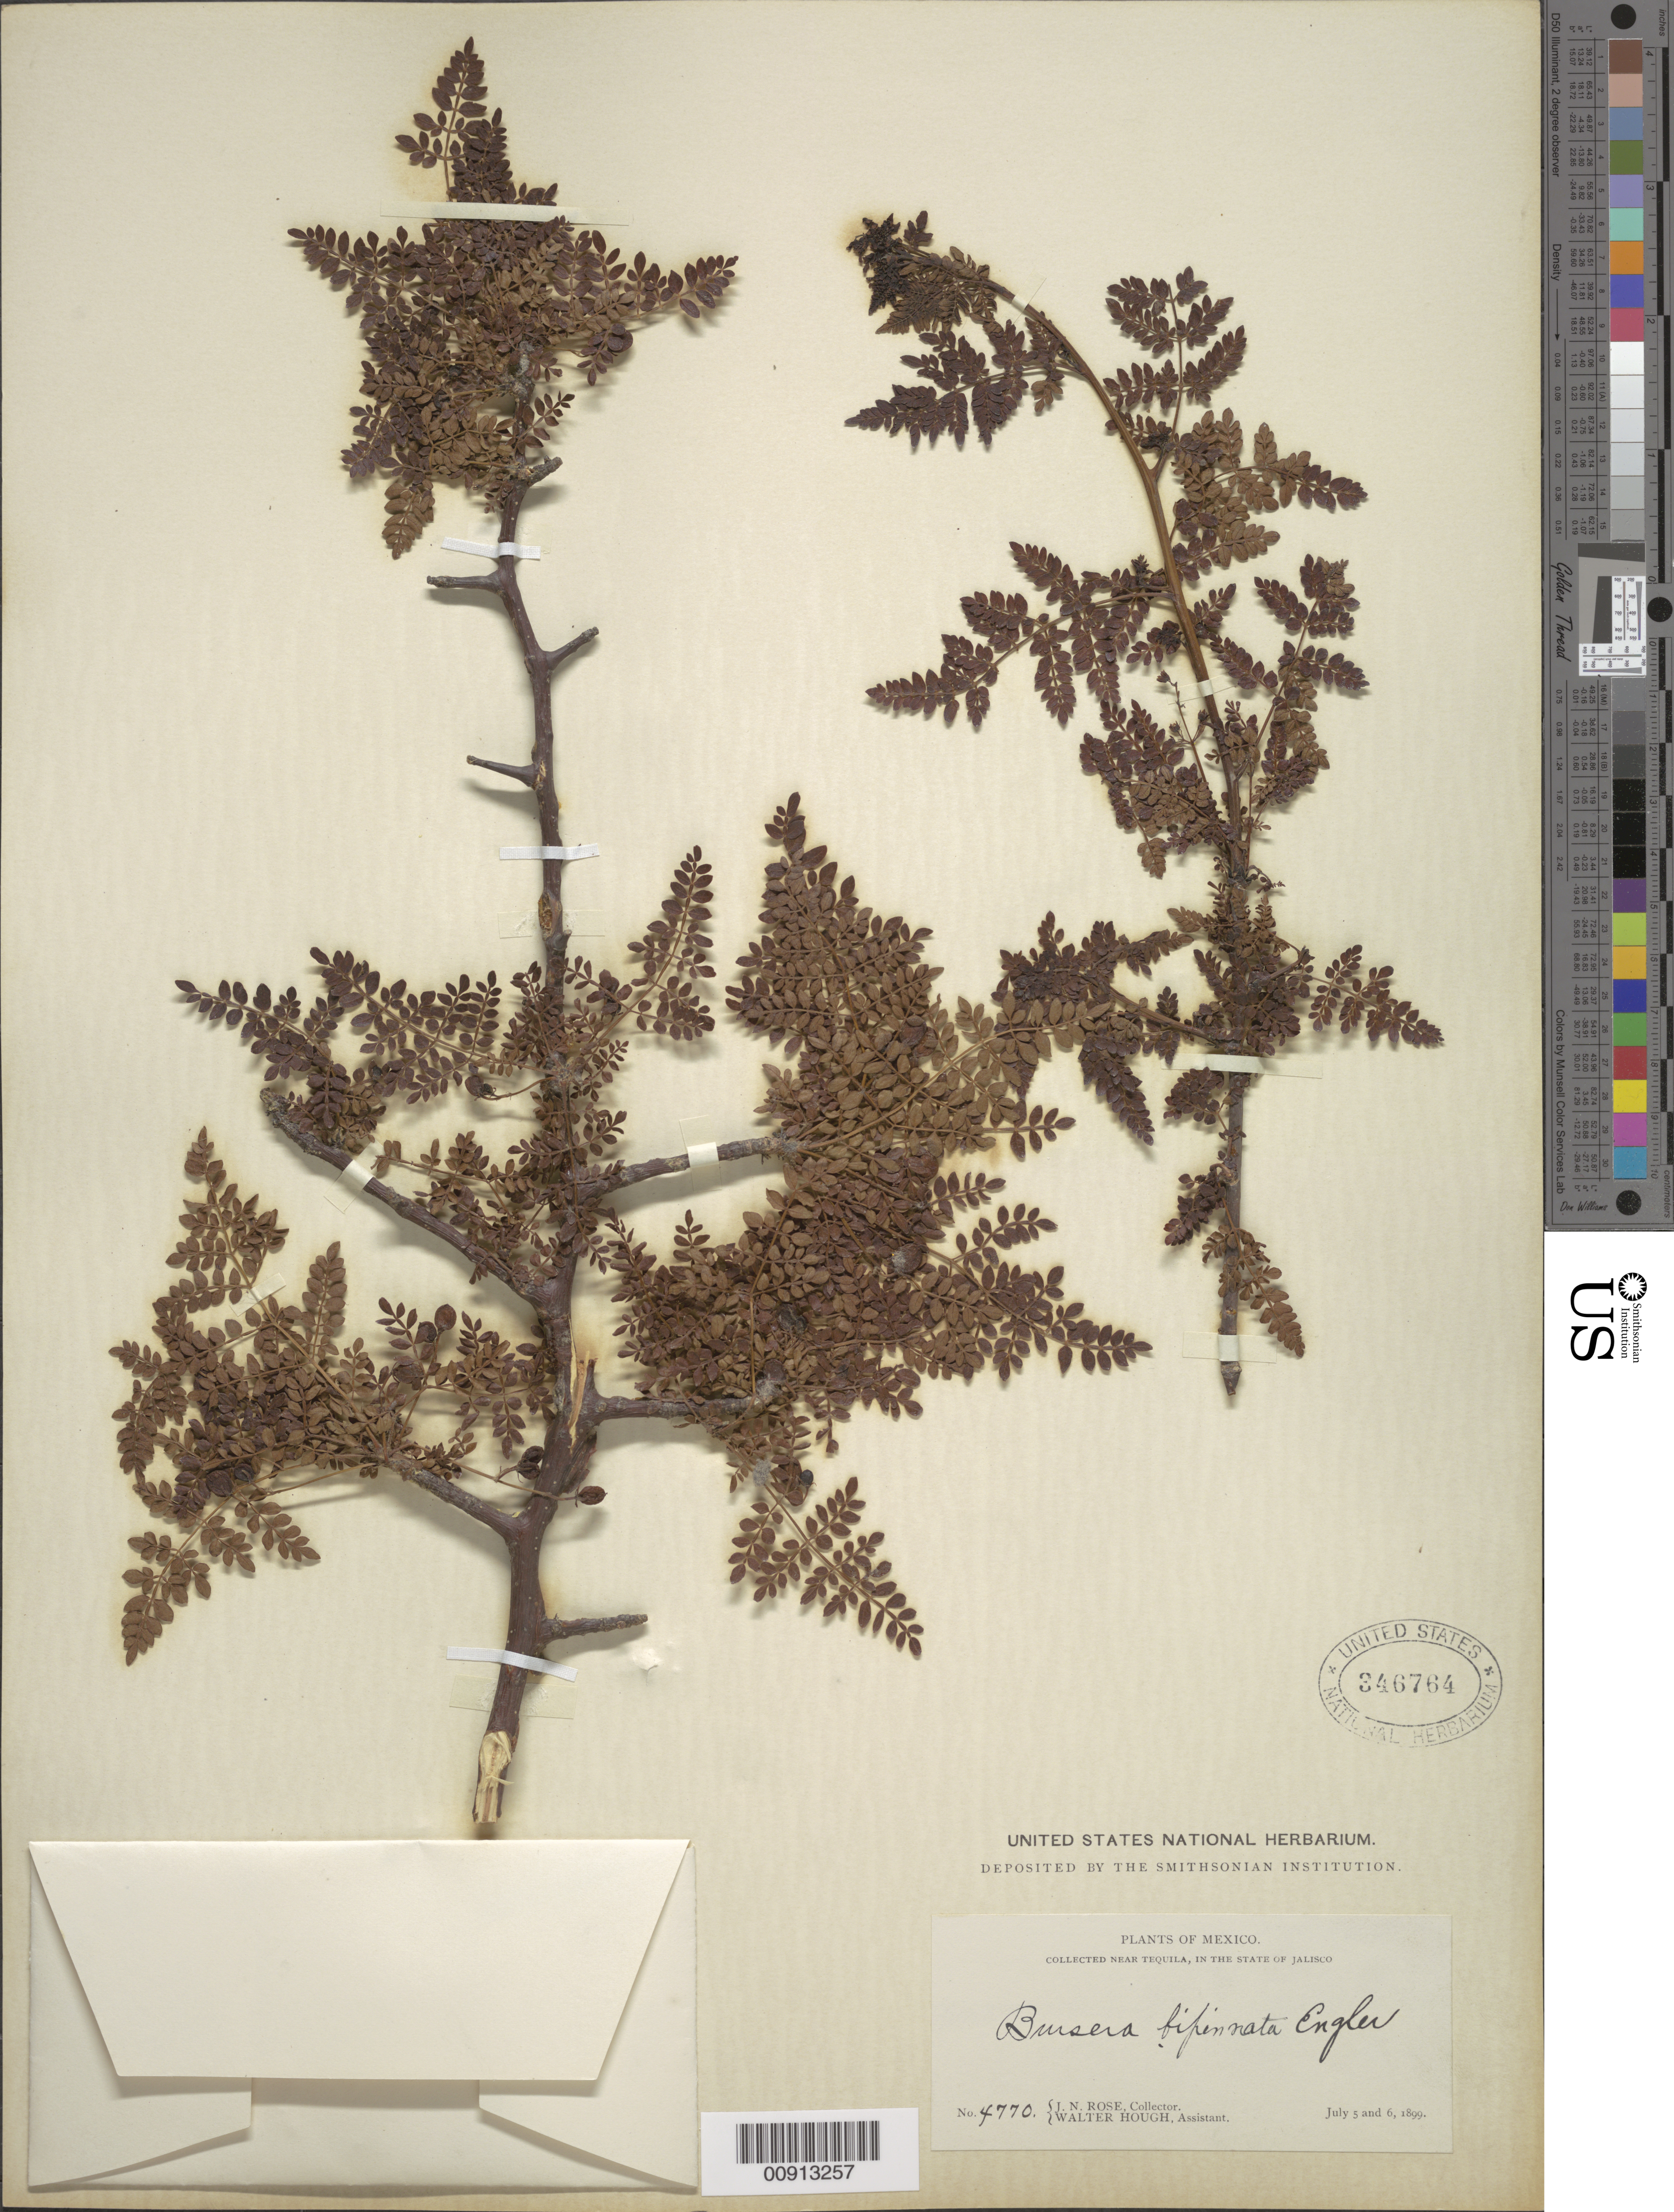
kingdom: Plantae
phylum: Tracheophyta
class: Magnoliopsida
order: Sapindales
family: Burseraceae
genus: Bursera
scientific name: Bursera bipinnata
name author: Engl.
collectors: J. N. Rose & W. Hough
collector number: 4770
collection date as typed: July 5 and 6, 1899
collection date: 1899-07-05,1899-07-06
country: Mexico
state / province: Jalisco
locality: Near Tequila, State of Jalisco.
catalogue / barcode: US 346764